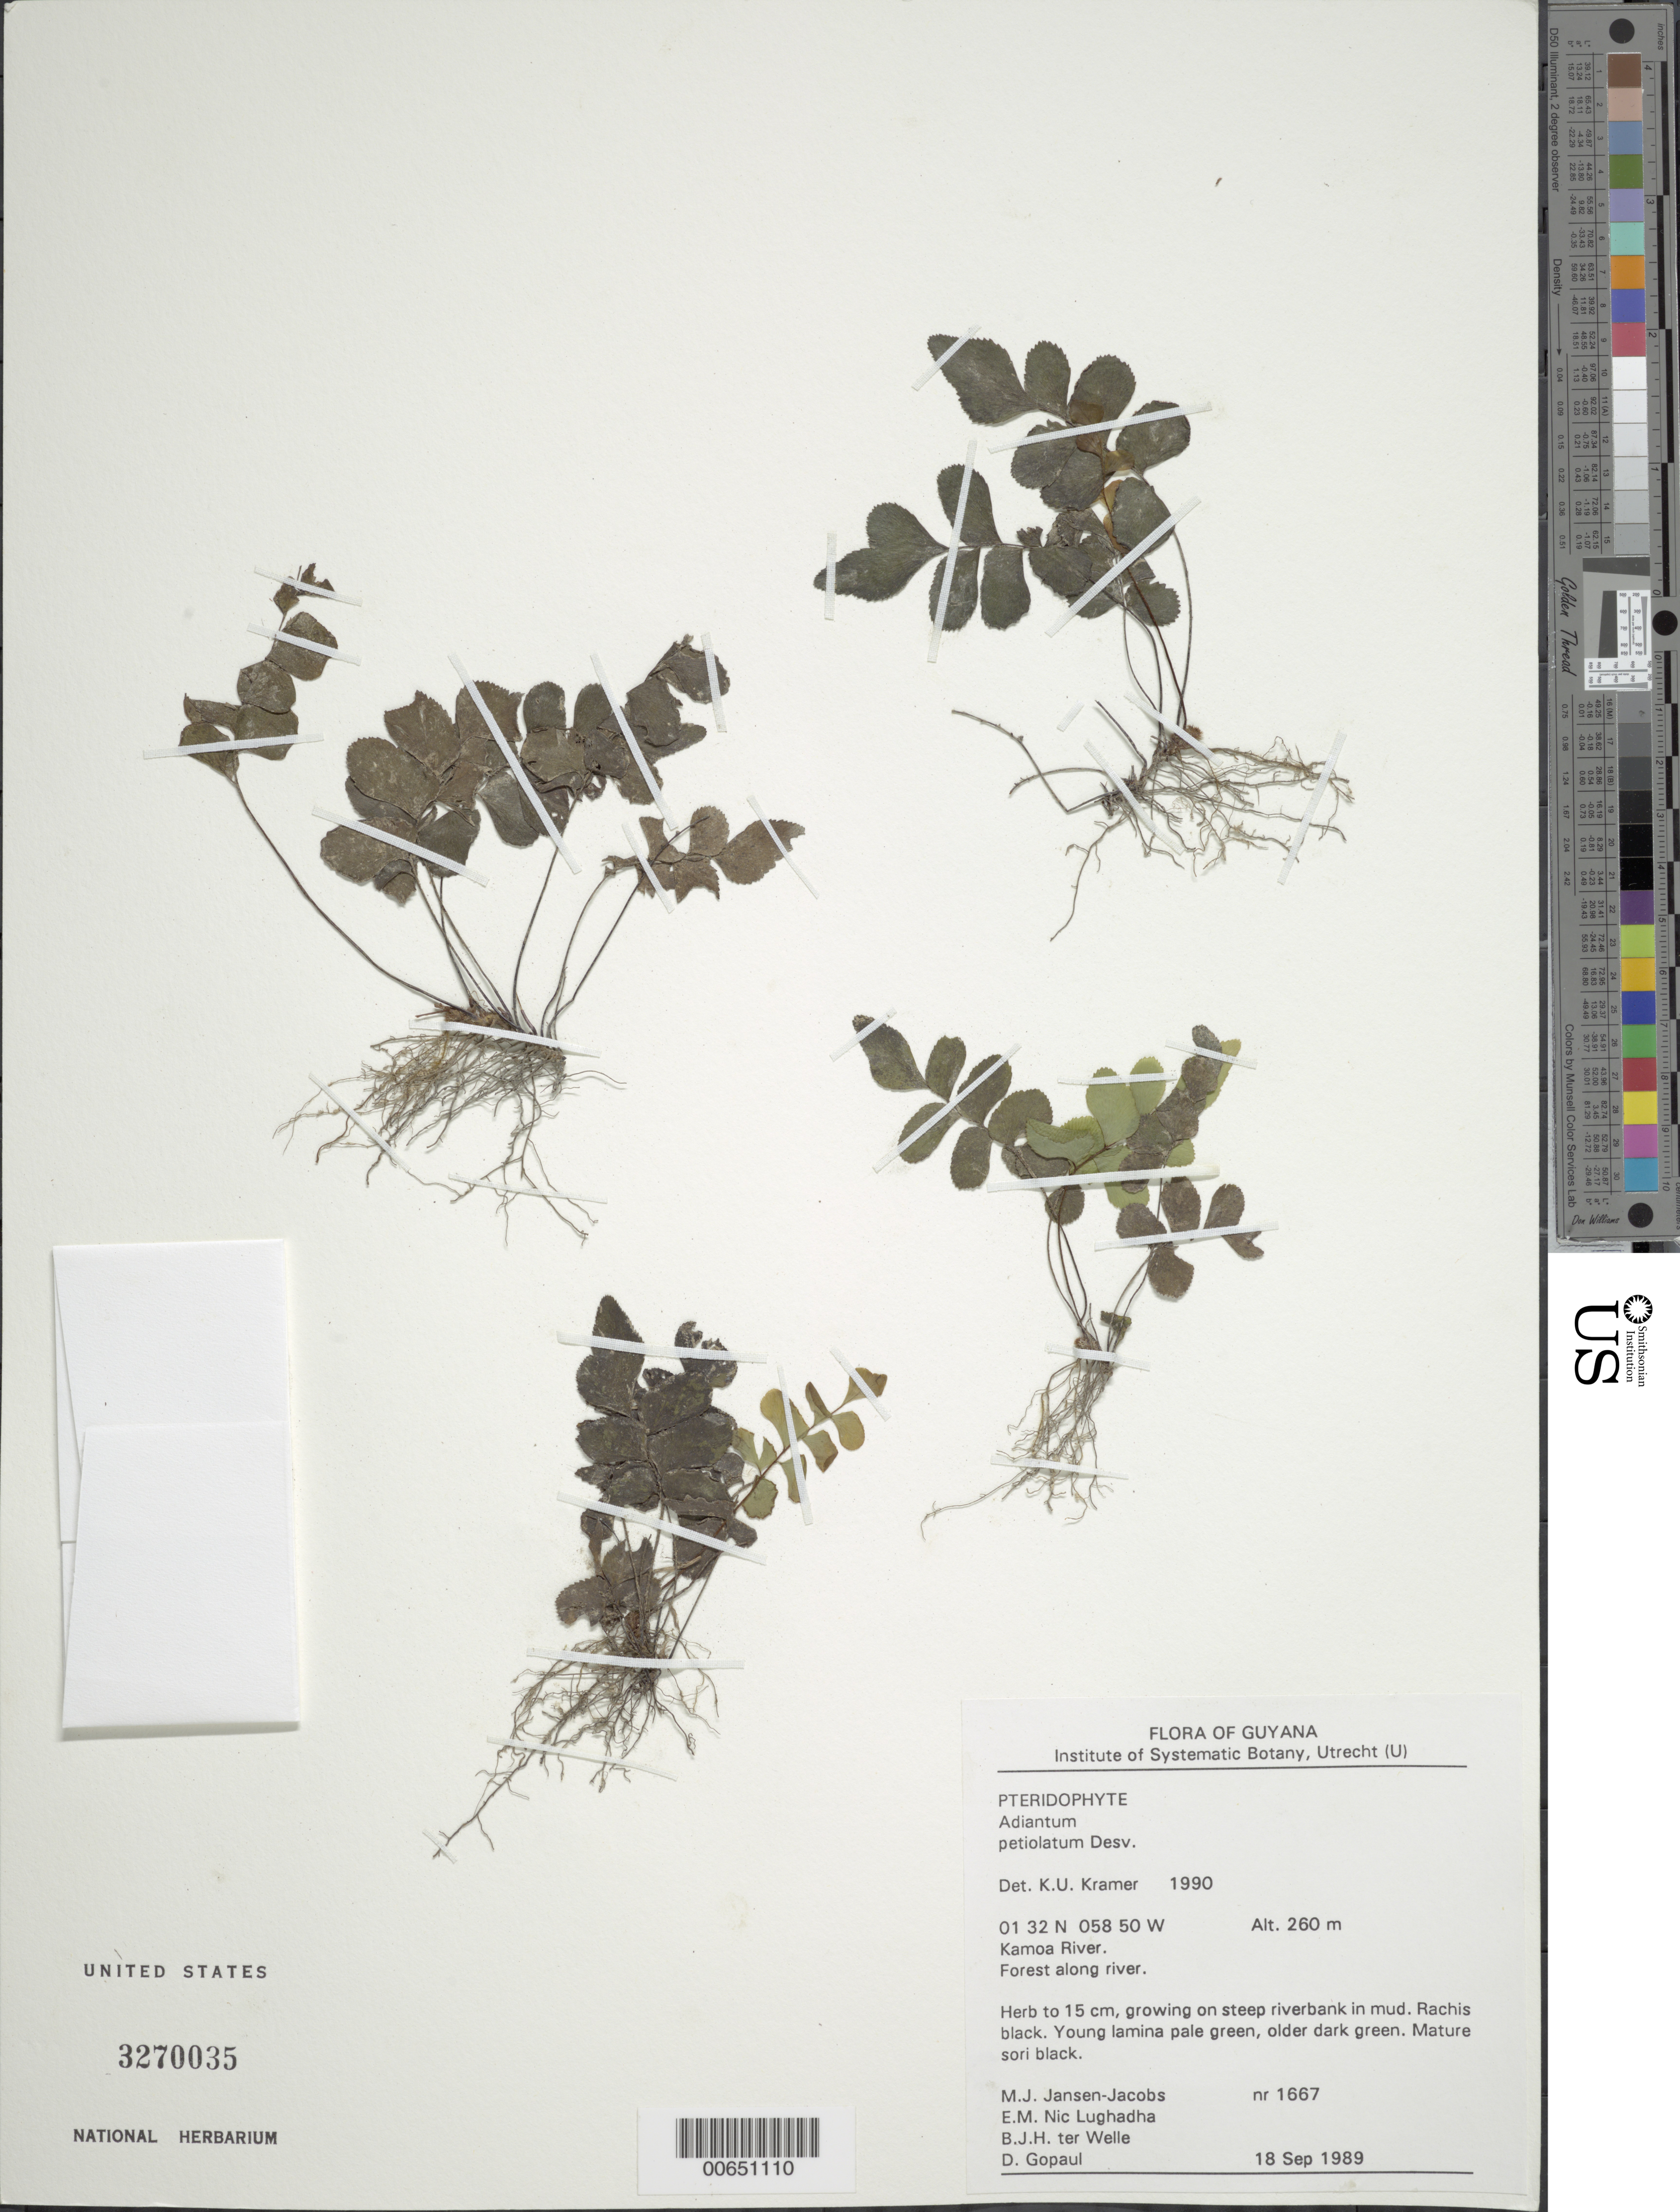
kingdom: Plantae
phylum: Tracheophyta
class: Polypodiopsida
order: Polypodiales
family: Pteridaceae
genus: Adiantum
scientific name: Adiantum petiolatum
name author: Desv.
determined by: Kramer, K. U.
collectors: M. J. Jansen-Jacobs, E. Nic Lughadha, B. Welle & D. Gopaul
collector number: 1667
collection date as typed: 18-Sep-89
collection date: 1989-09-18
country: Guyana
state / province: U. Takutu-U. Essequibo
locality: Kamoa River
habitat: Steep riverbank in mud.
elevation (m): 260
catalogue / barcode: US 3270035